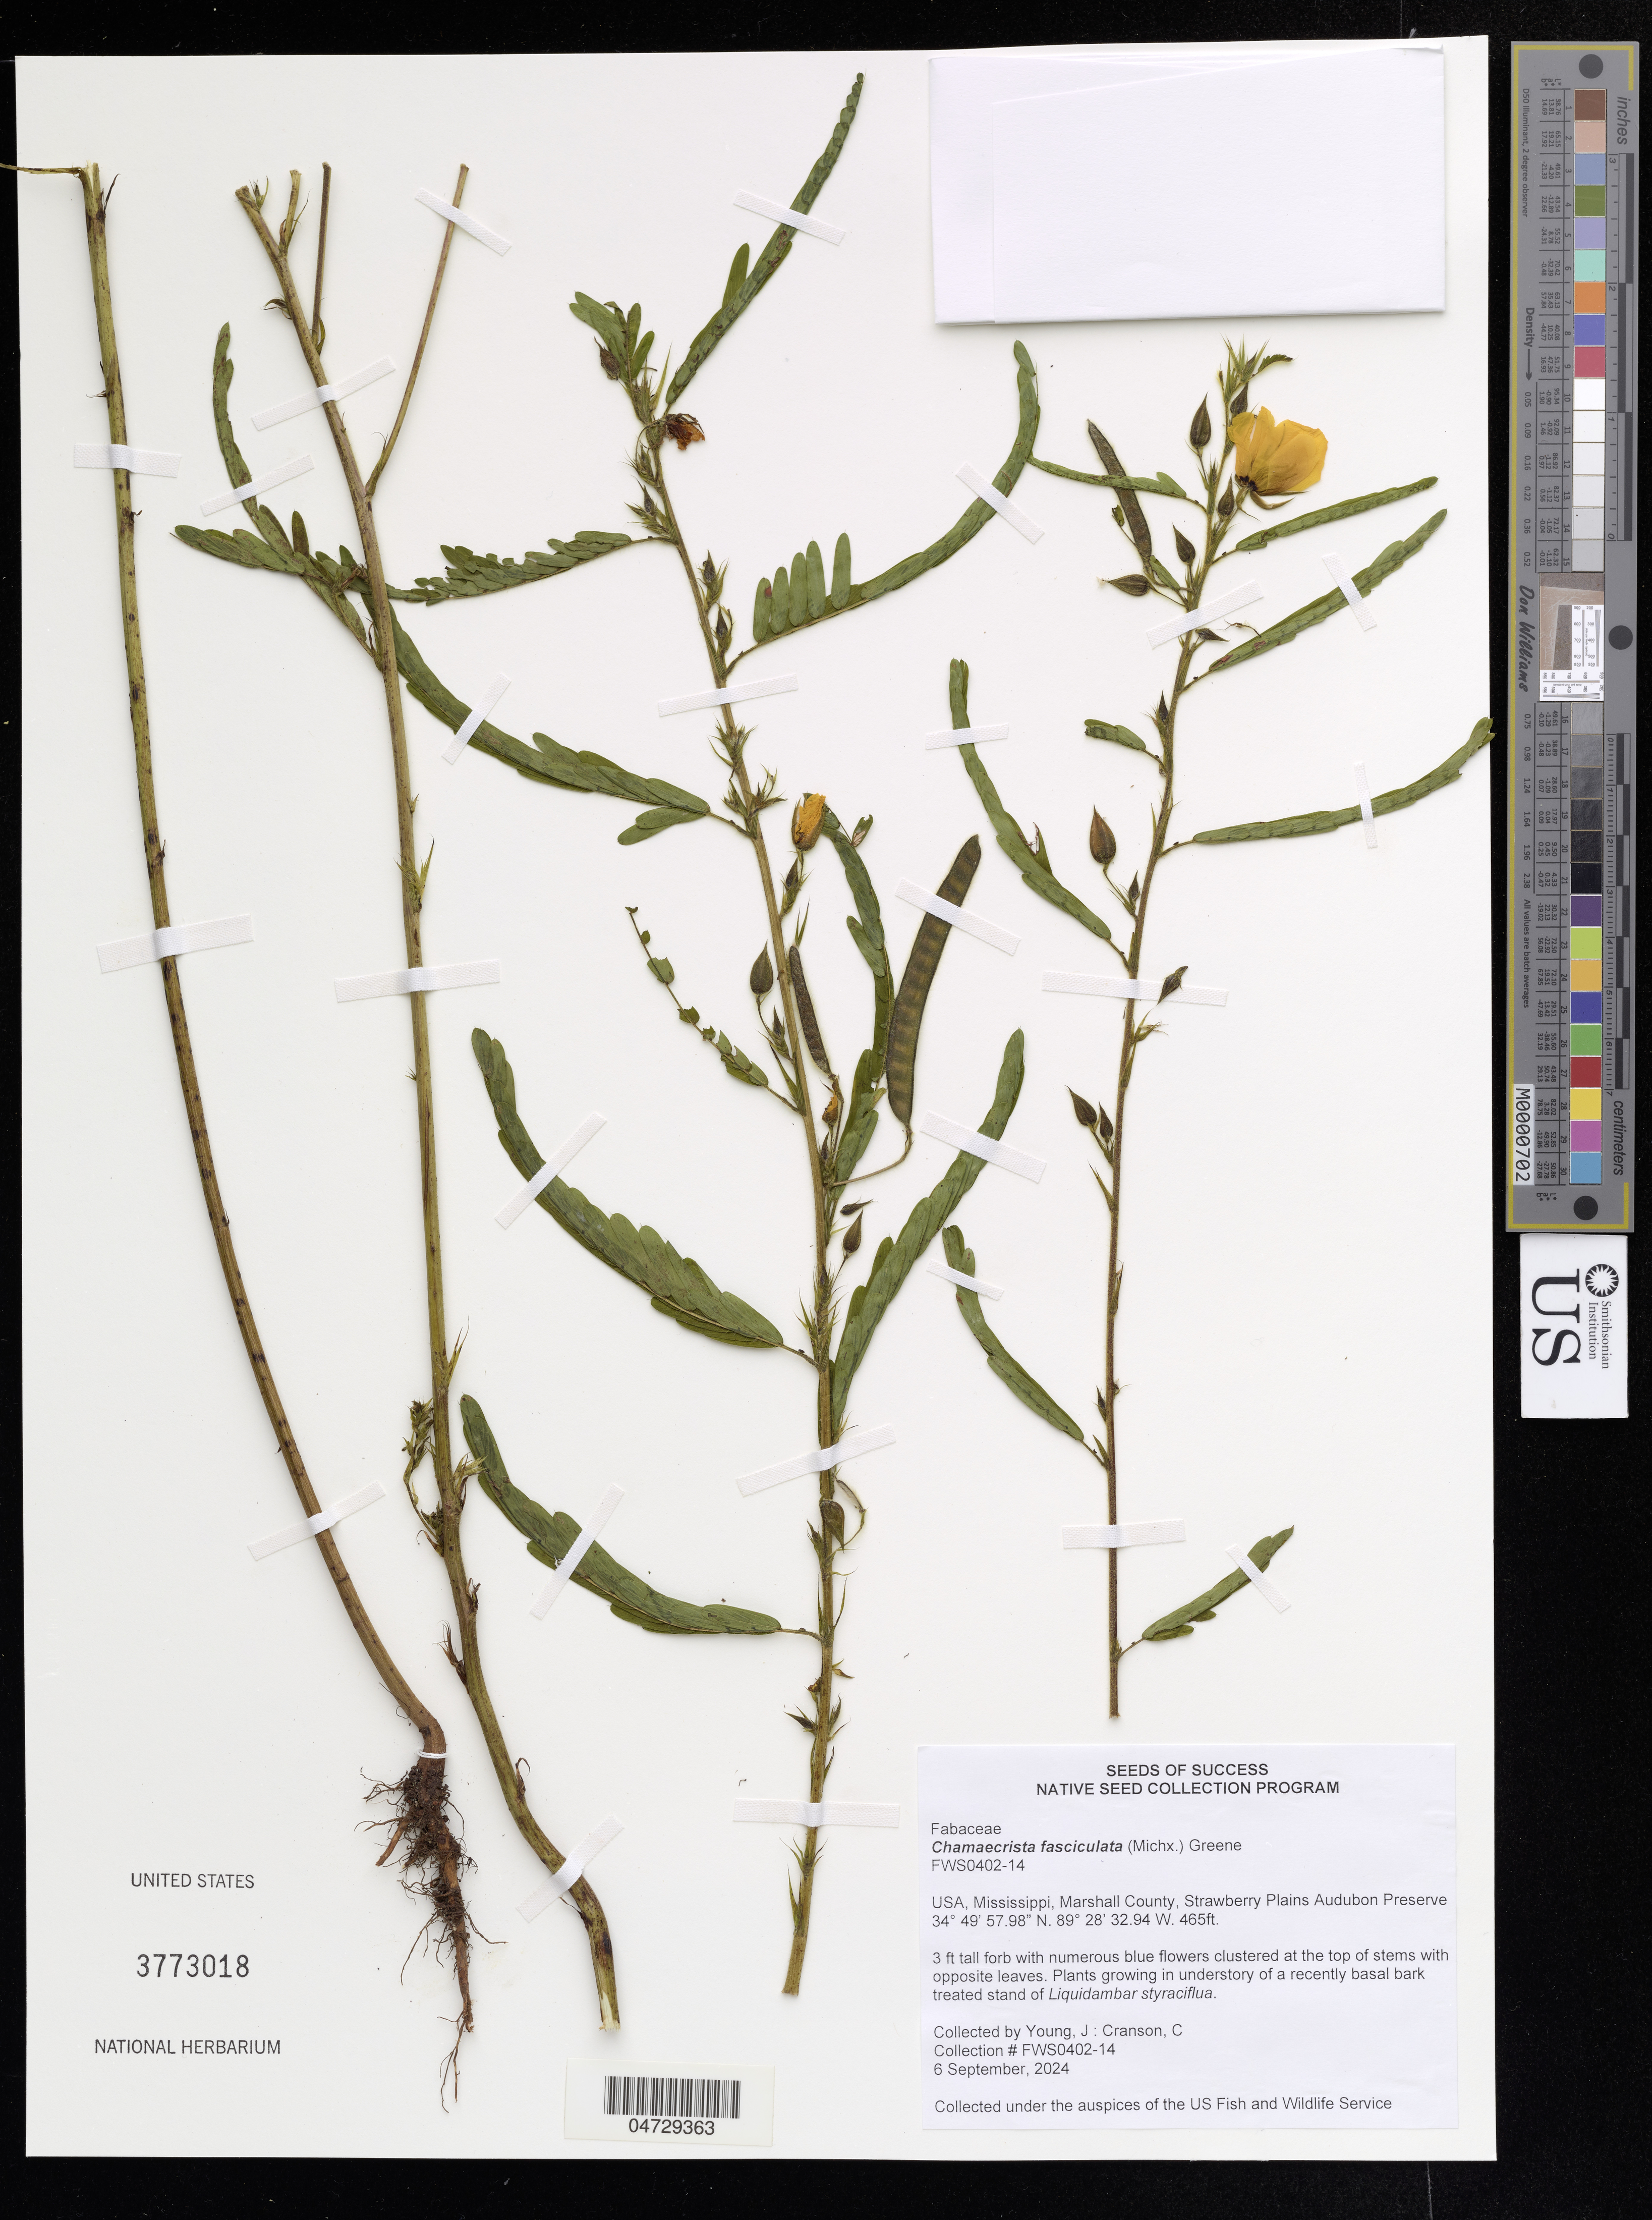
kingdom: Plantae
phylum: Tracheophyta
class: Magnoliopsida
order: Fabales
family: Fabaceae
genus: Chamaecrista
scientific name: Chamaecrista fasciculata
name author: (Michx.) Greene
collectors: J. Young & C. Cranson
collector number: FWS0402-14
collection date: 2024-09-06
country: United States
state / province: Mississippi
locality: Marshall County, Strawberry Plains Audubon Preserve.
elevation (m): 142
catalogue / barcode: US 3773018